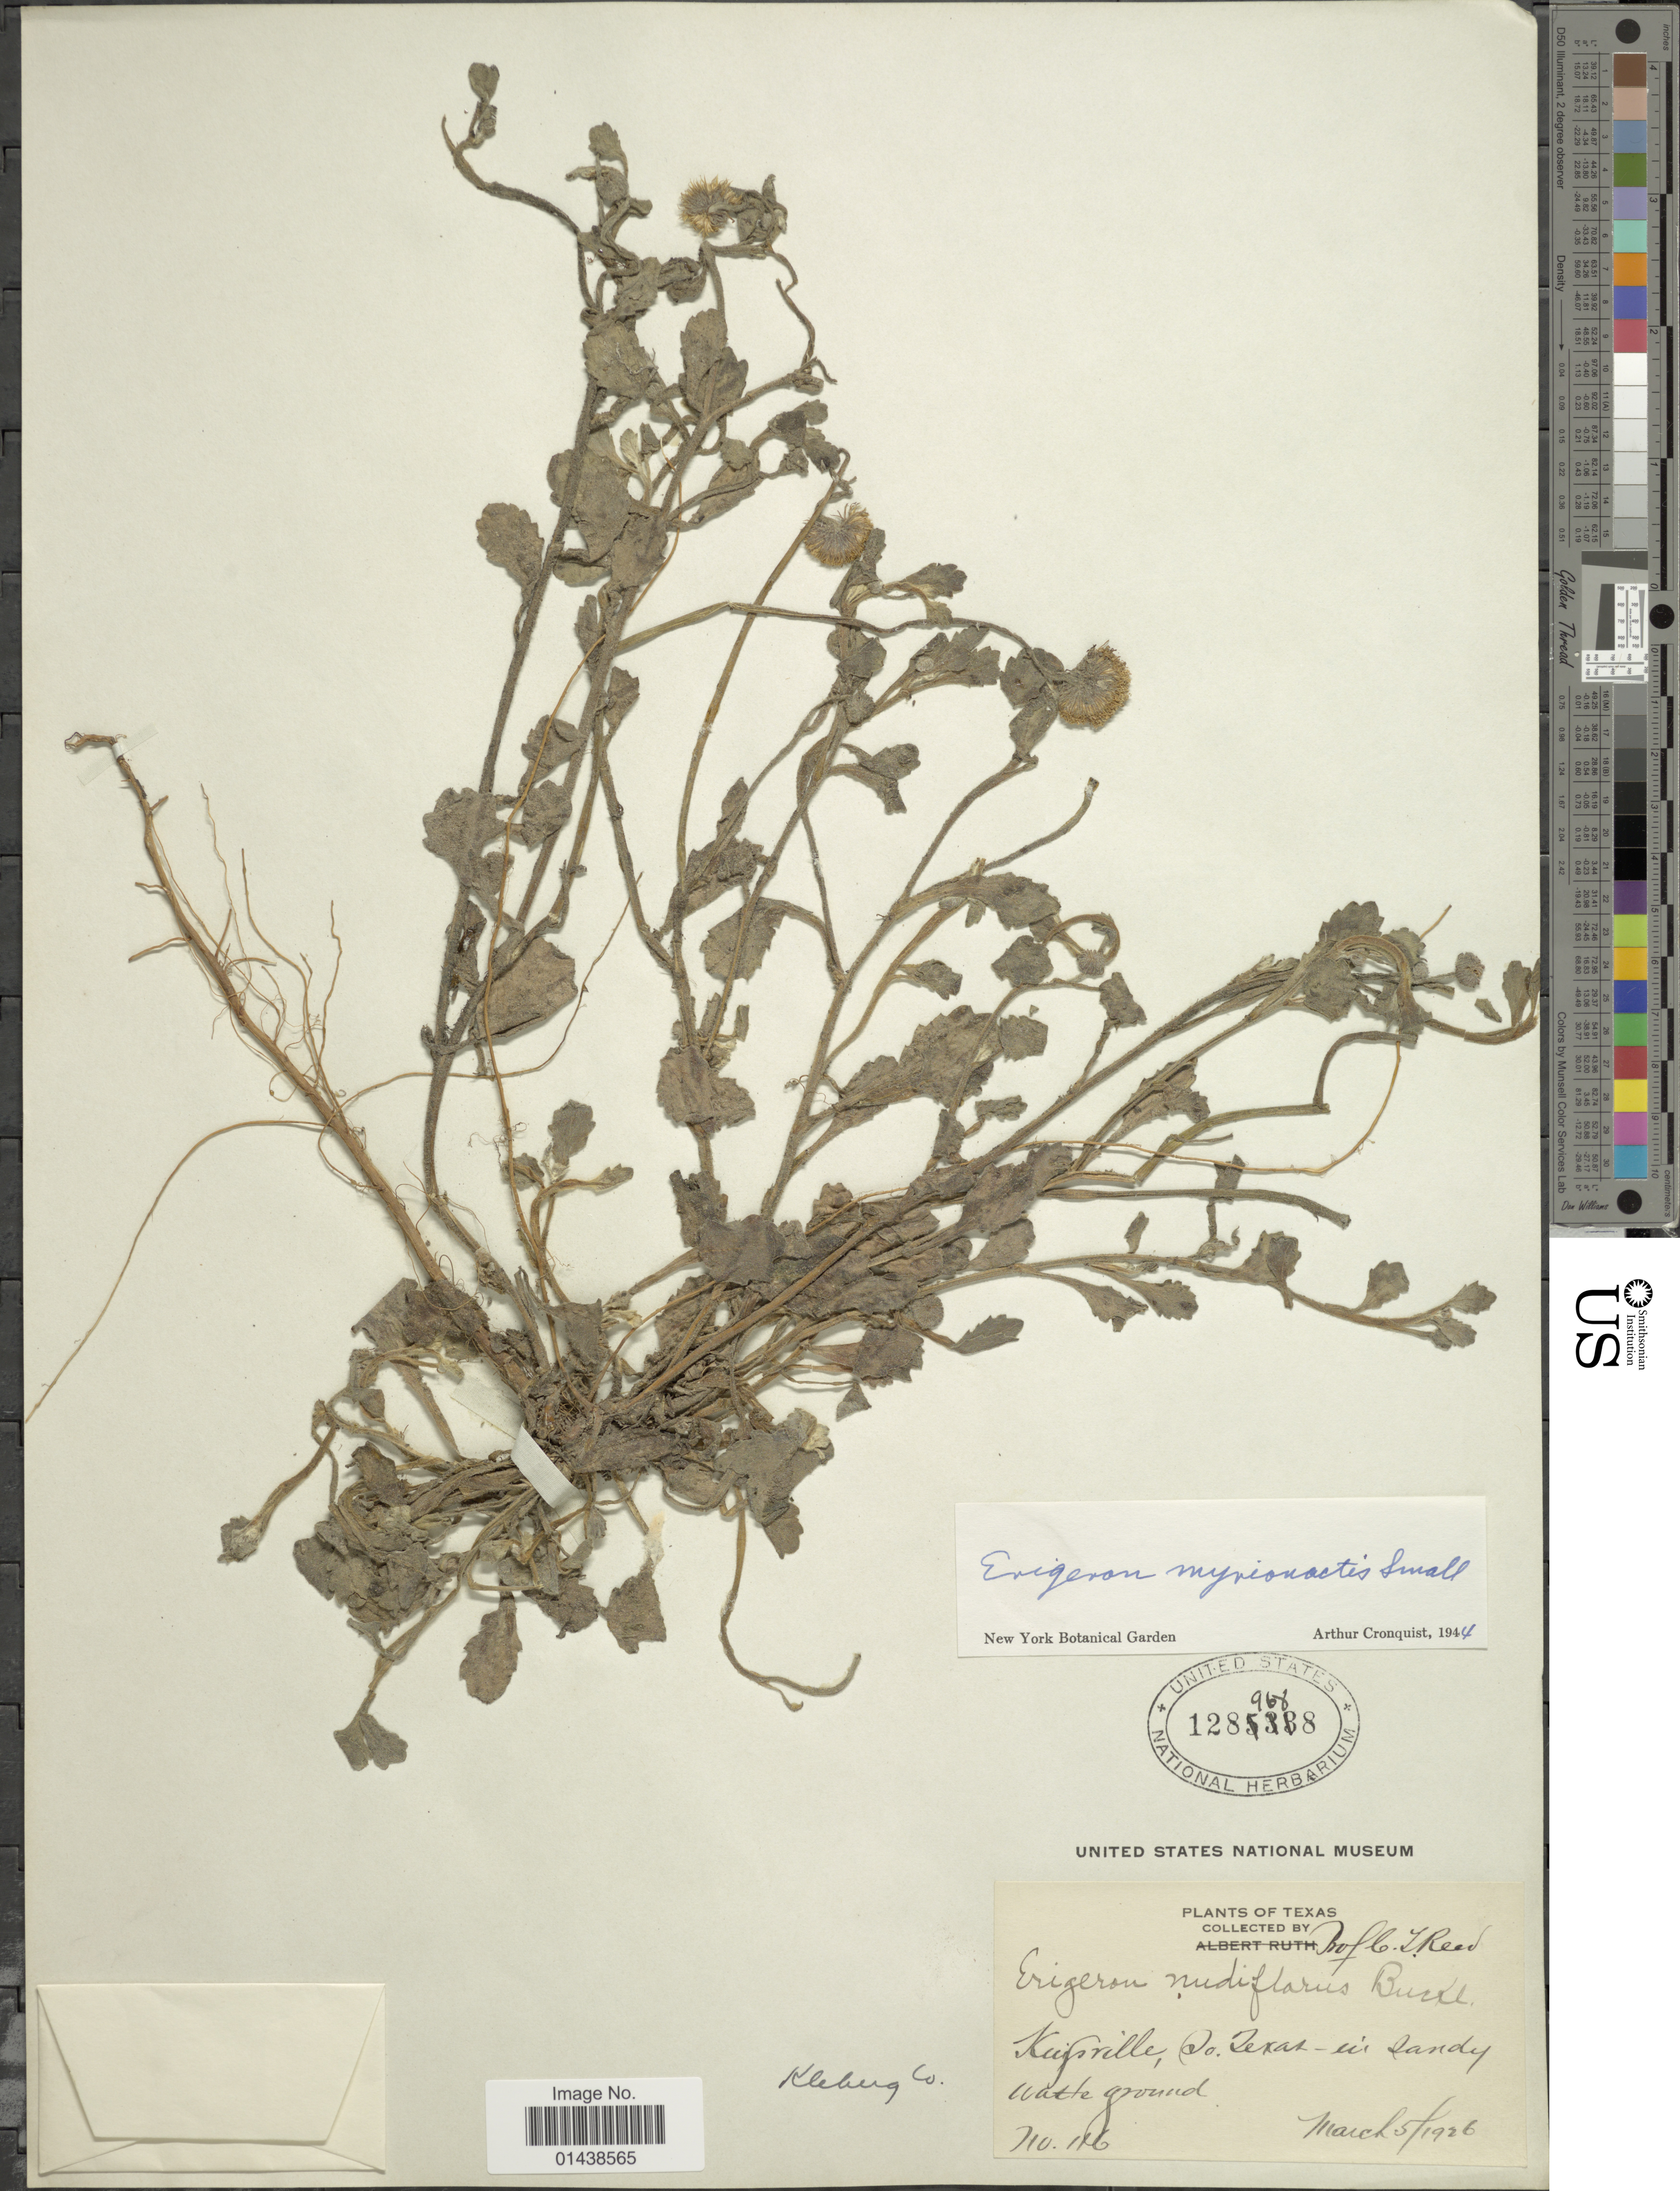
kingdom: Plantae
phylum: Tracheophyta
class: Magnoliopsida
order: Asterales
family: Asteraceae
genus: Erigeron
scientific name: Erigeron myrionactis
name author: Small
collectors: C. Reed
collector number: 116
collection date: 1926-03-05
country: United States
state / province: Texas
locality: Kingsville, So. Texas.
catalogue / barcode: US 1289688